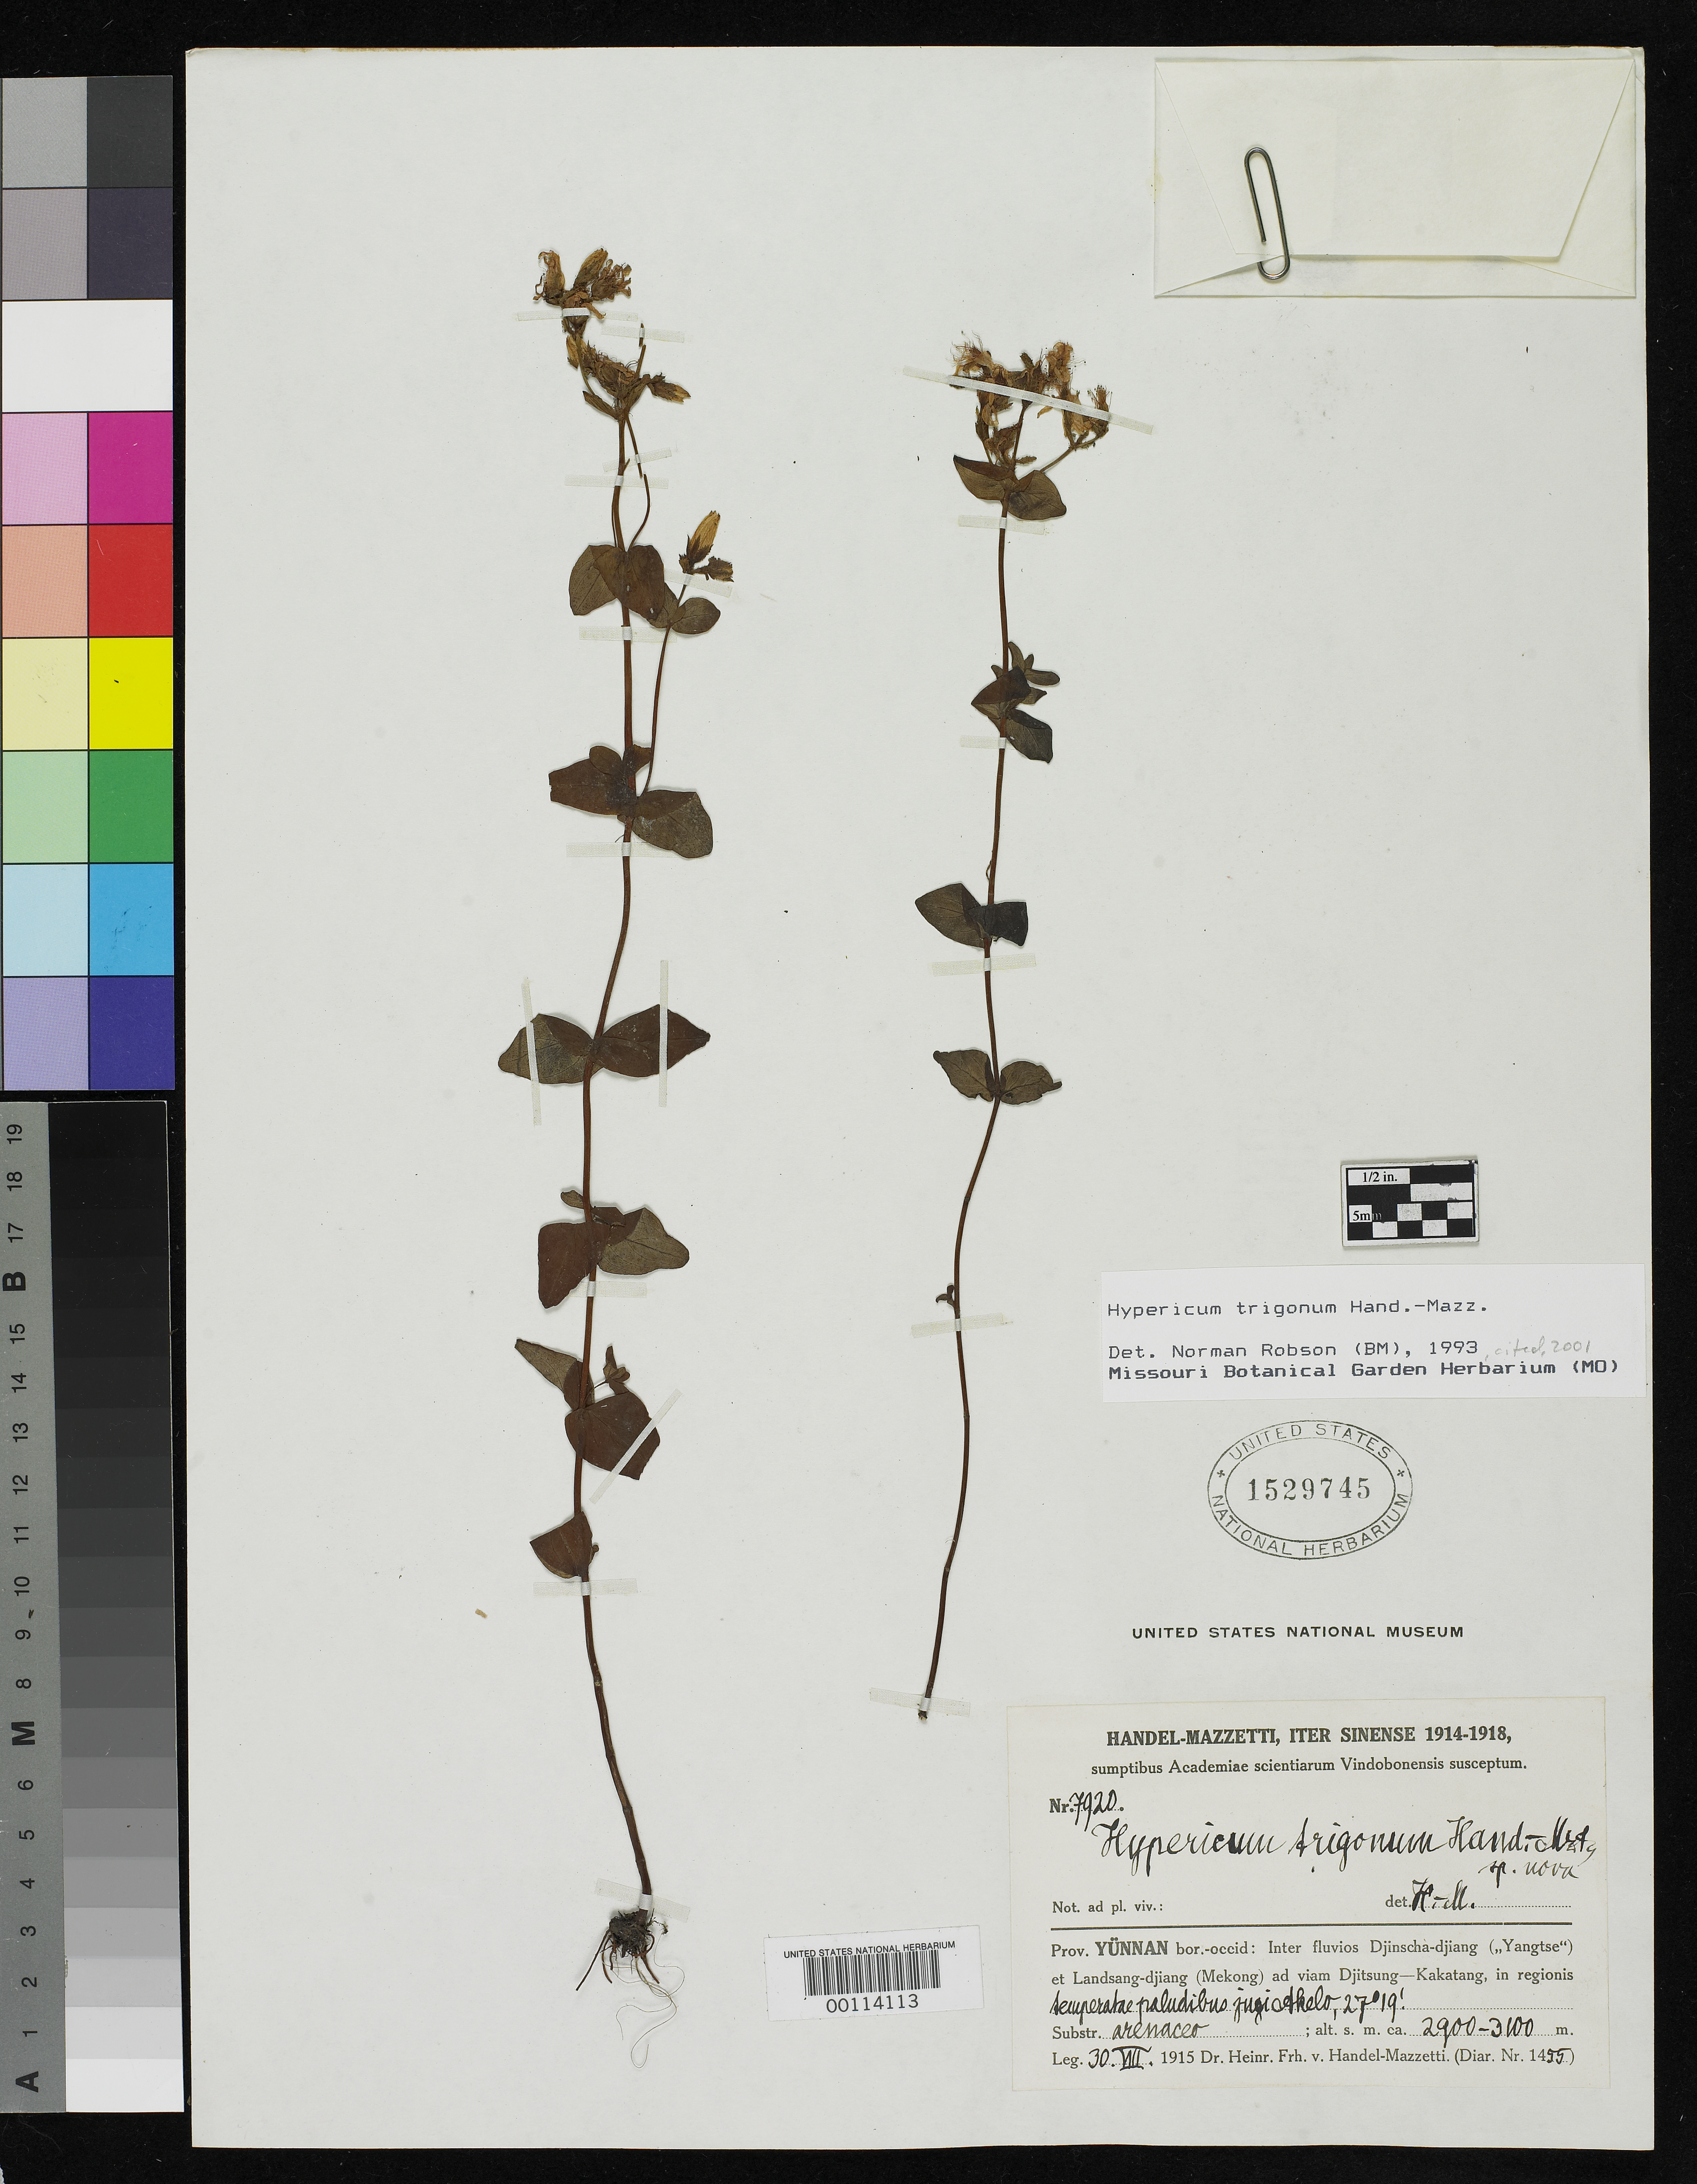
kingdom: Plantae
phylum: Tracheophyta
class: Magnoliopsida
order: Malpighiales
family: Hypericaceae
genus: Hypericum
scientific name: Hypericum trigonum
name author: Hand.-Mazz.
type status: Isotype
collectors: H. Handel-Mazzetti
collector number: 7920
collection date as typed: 30 Aug 1915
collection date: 1915-08-30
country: China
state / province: Yunnan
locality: Djinscha-Djiang (Yangtze) et Landsang-Djiang (Mekong) ad viam Djitsung-Kakatang.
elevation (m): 2900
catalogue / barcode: US 1529745